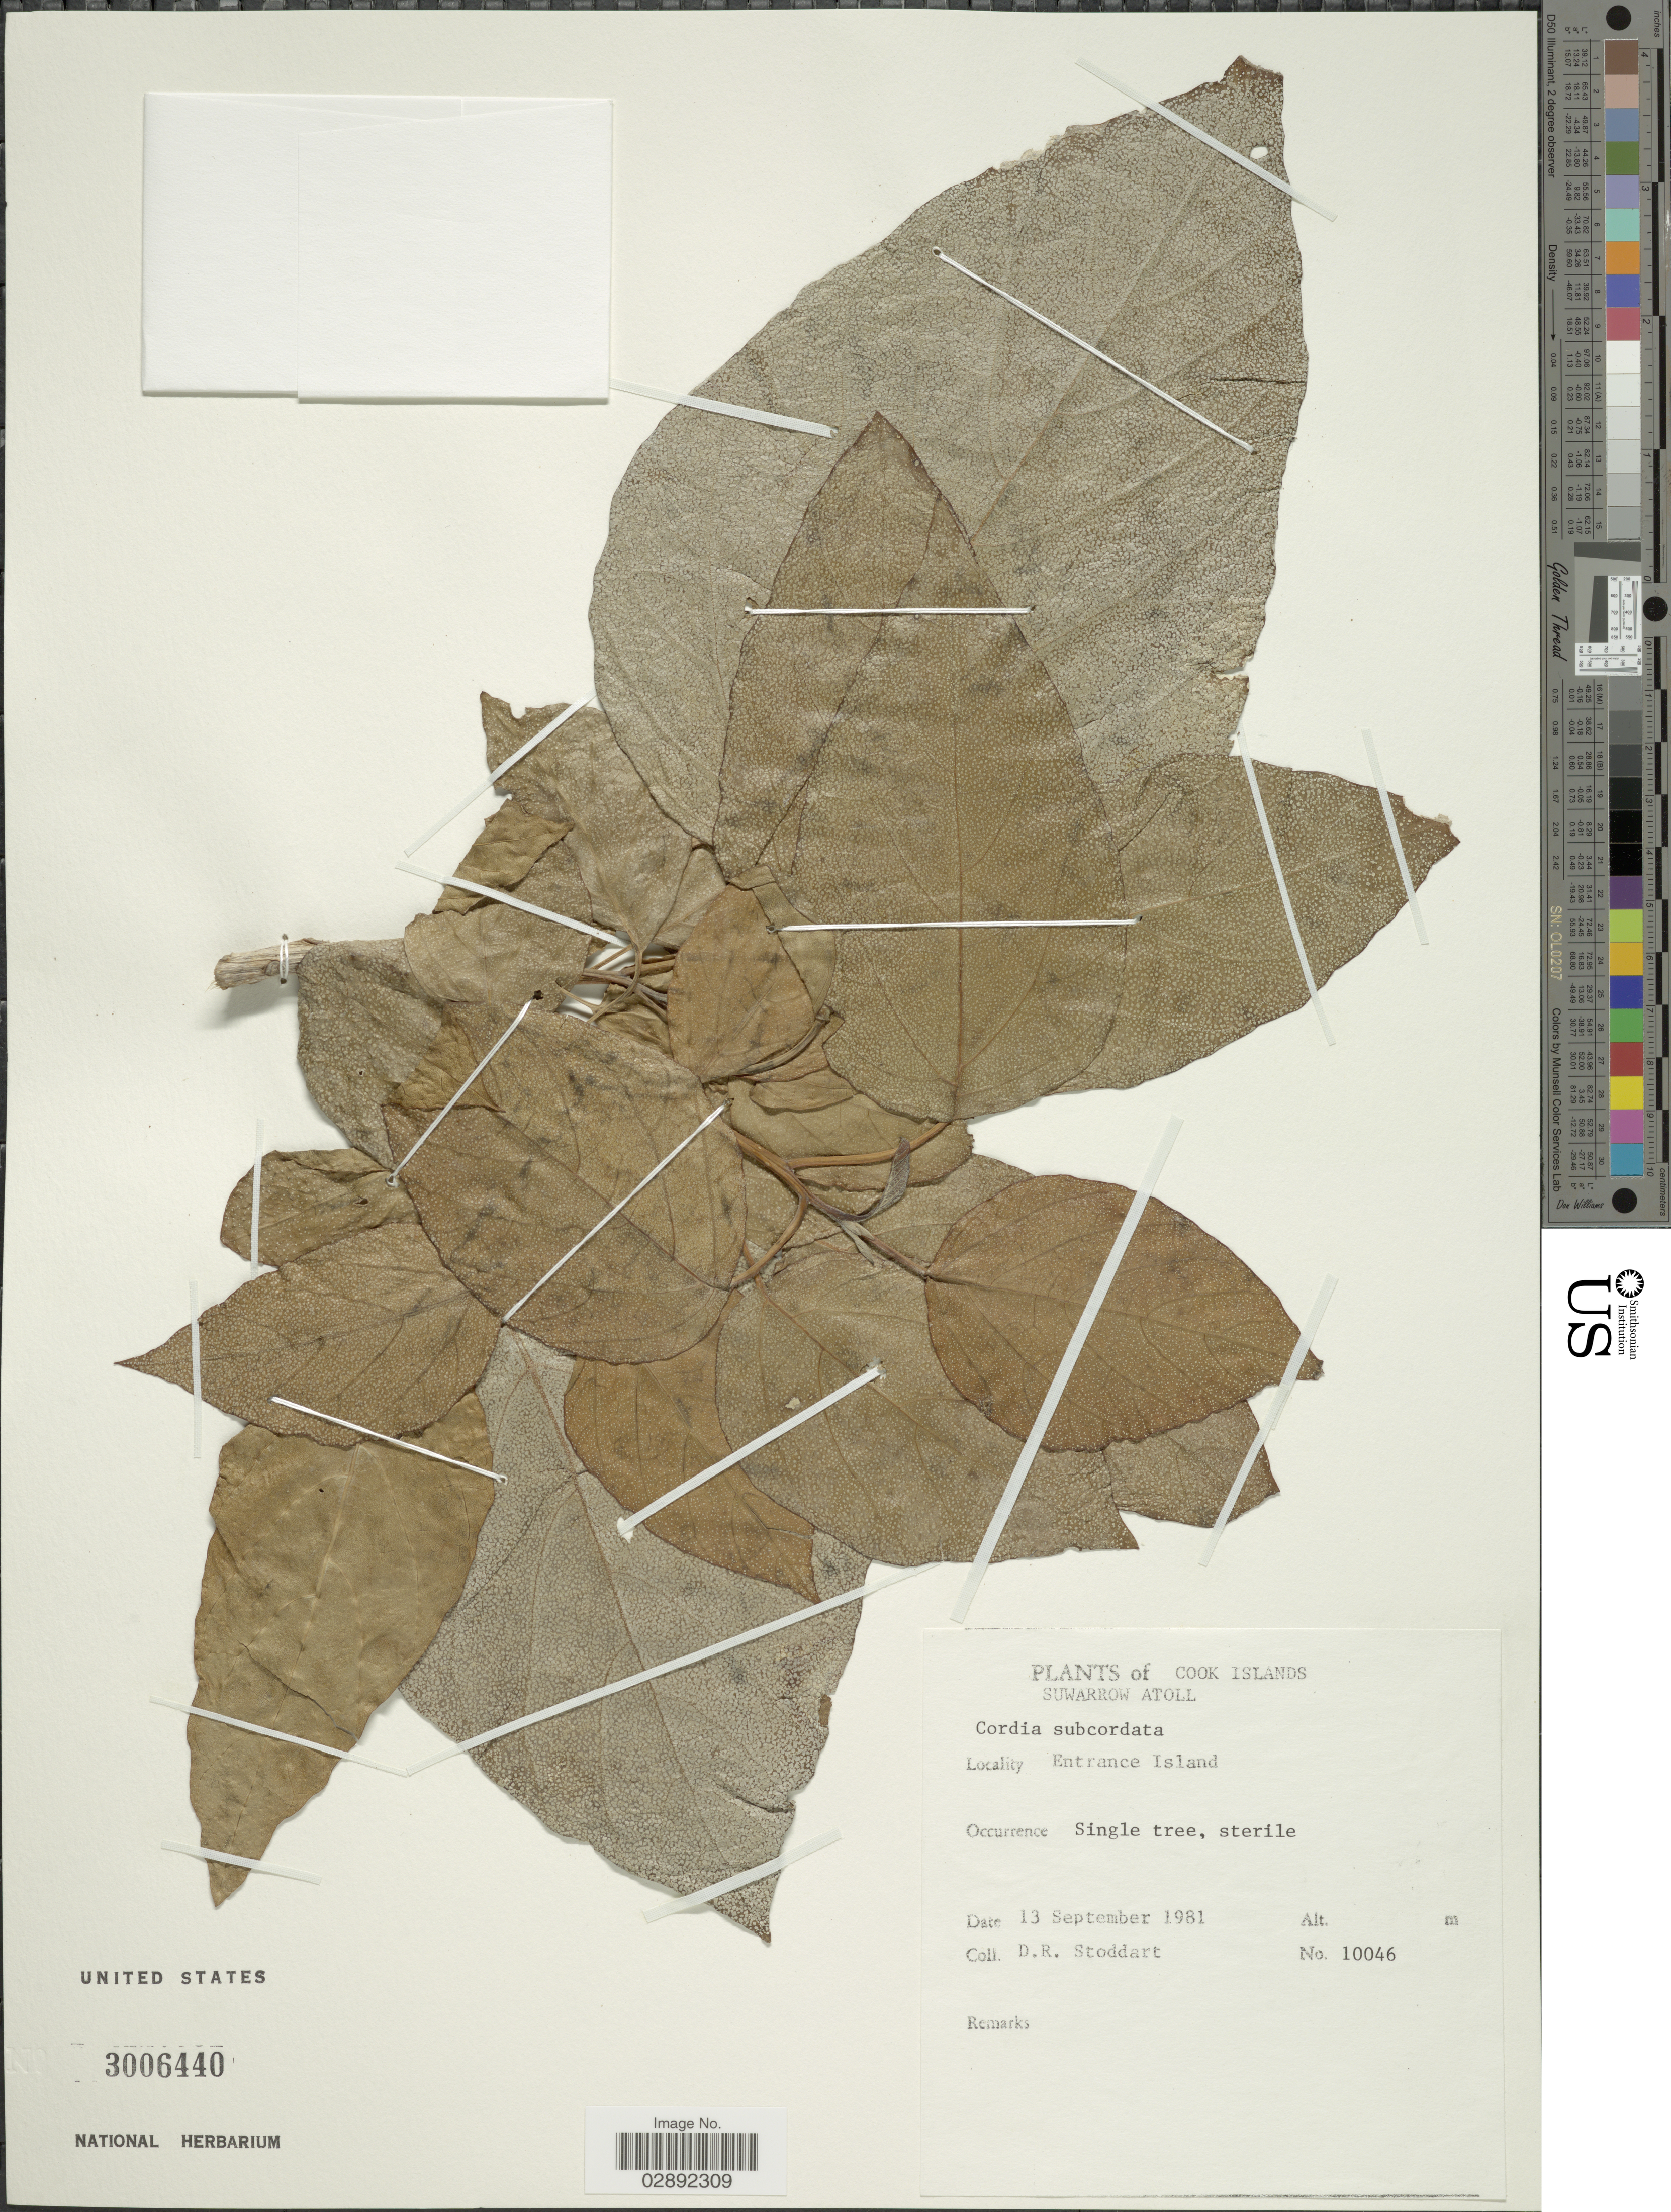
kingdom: Plantae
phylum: Tracheophyta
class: Magnoliopsida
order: Boraginales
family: Cordiaceae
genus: Cordia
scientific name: Cordia subcordata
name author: Lam.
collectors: D. R. Stoddart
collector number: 10046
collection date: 1981-09-13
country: Cook Islands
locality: Suwarrow Atoll. Entrance Island.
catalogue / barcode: US 3006440